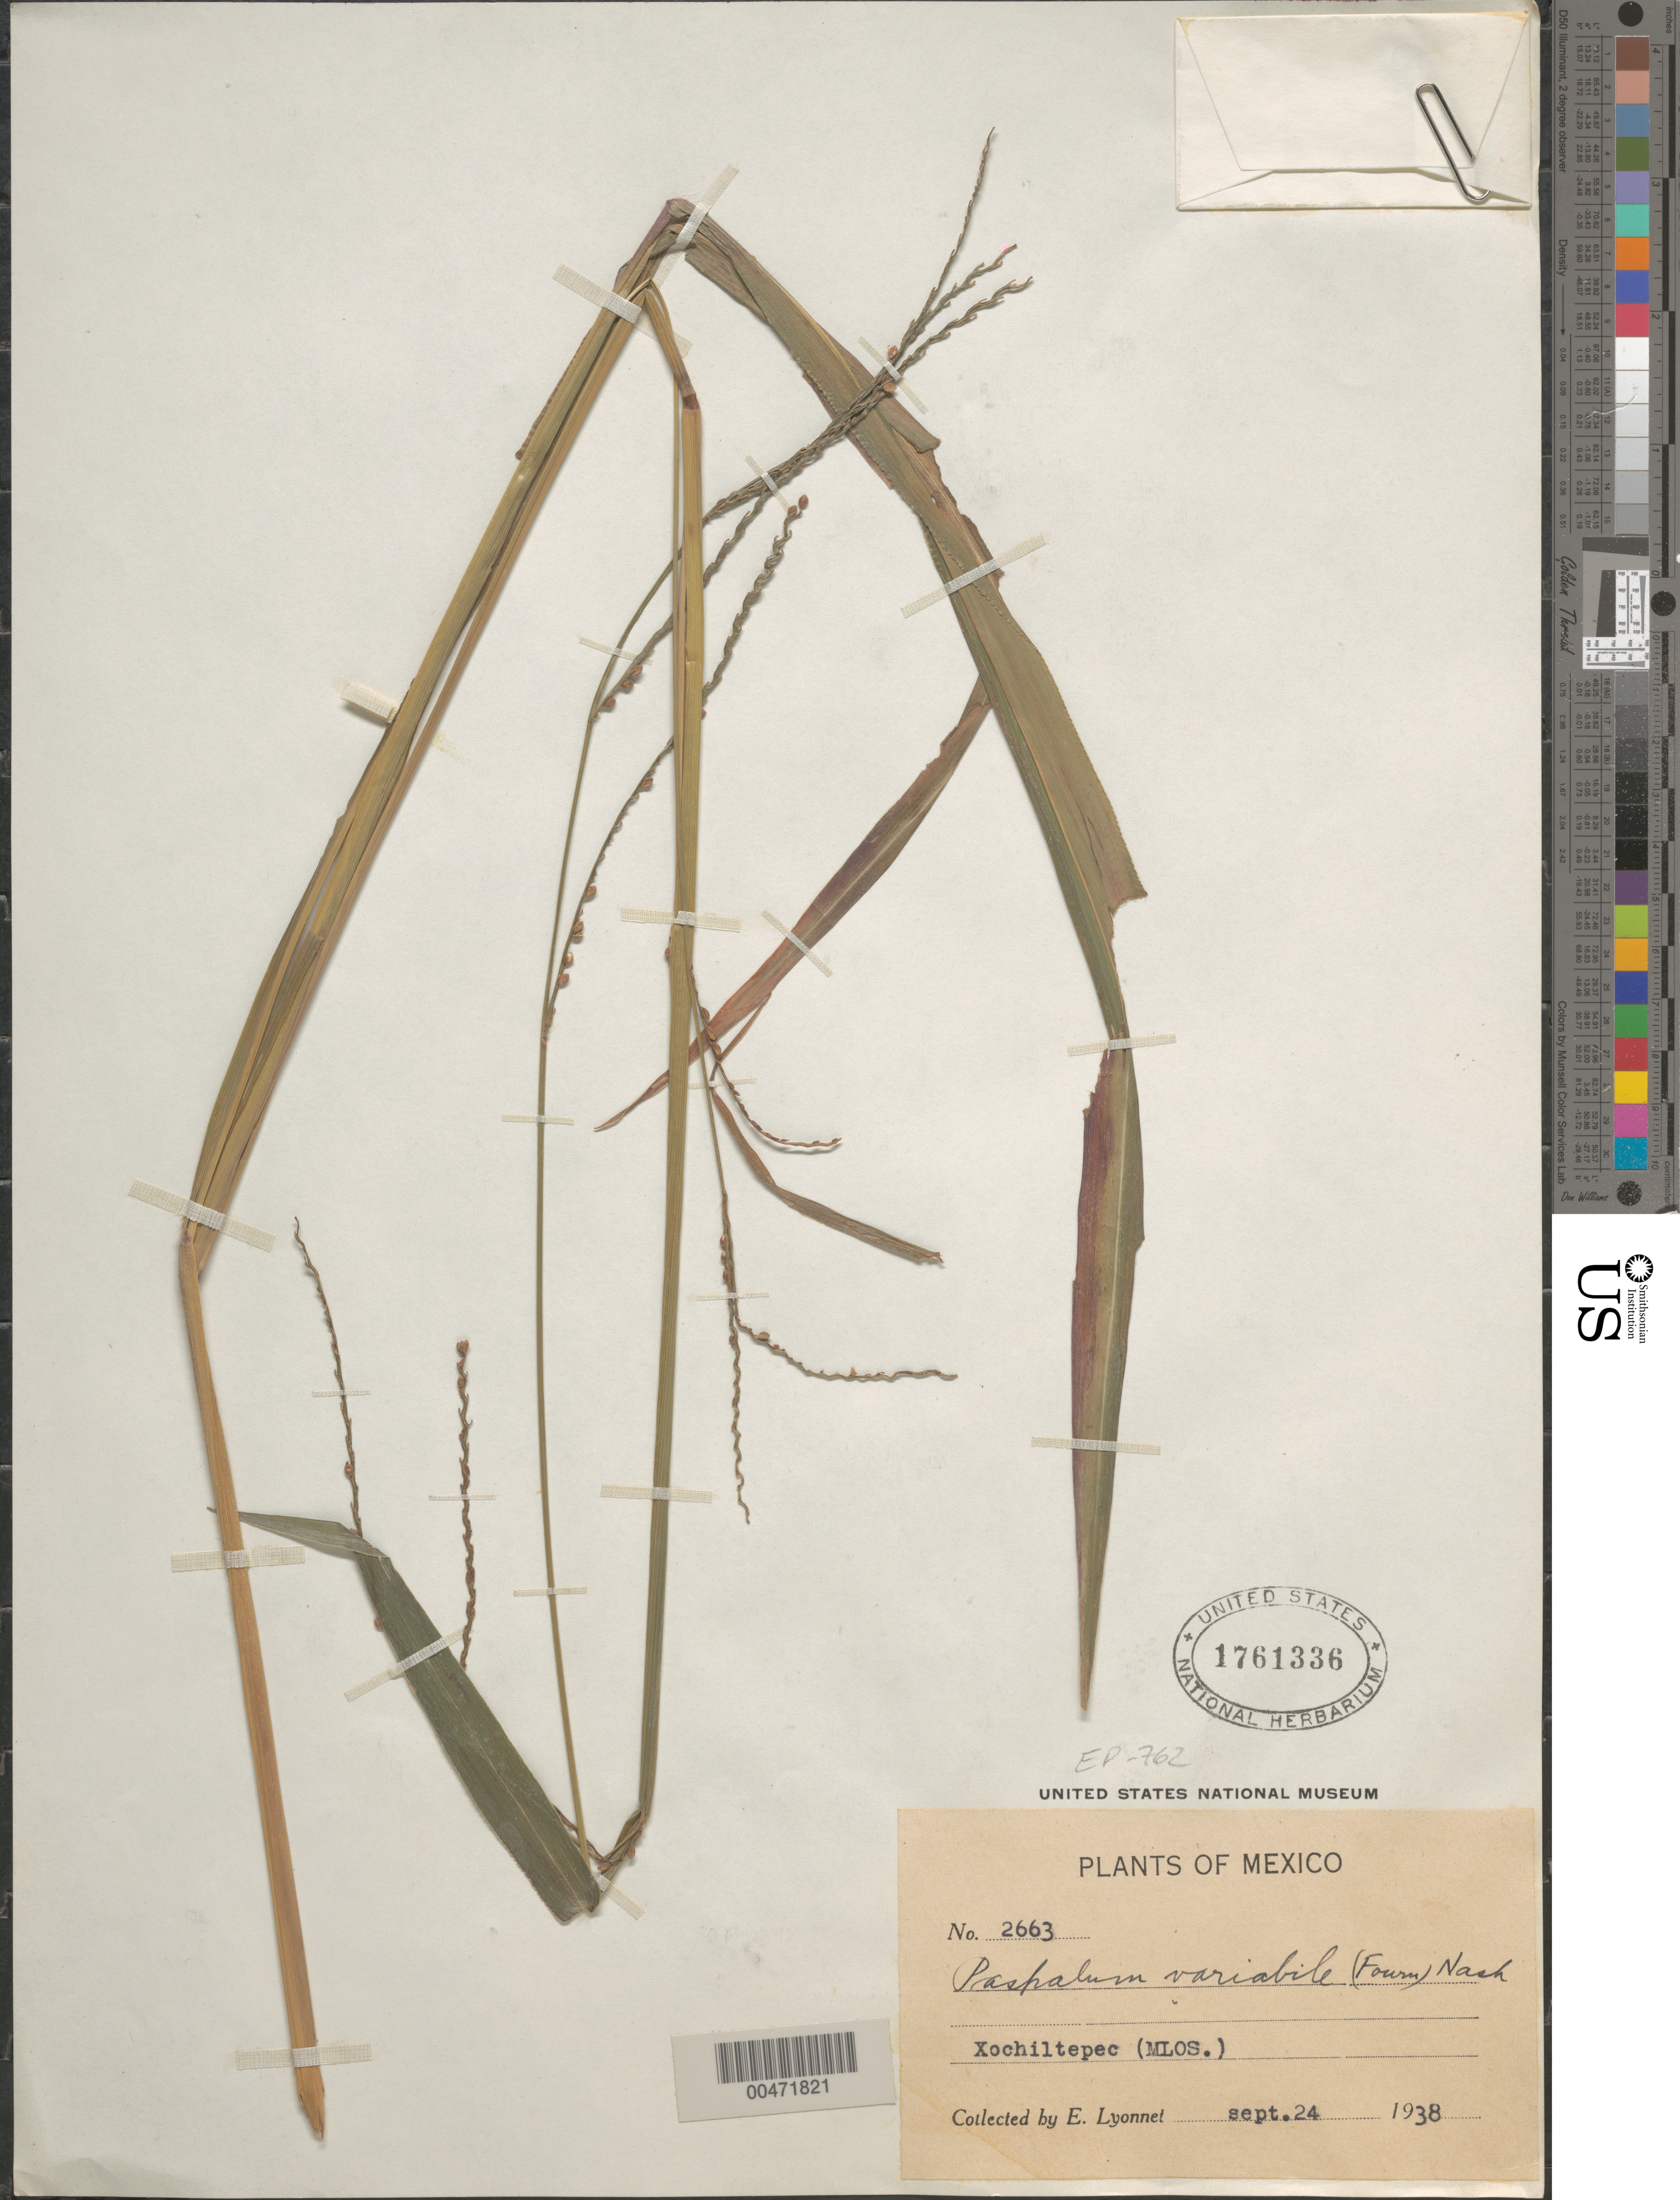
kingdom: Plantae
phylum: Tracheophyta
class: Liliopsida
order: Poales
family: Poaceae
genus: Paspalum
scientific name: Paspalum variabile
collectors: Bro. E. Lyonnet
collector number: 2663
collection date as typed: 24 Sep 1938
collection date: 1938-09-24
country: Mexico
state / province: Morelos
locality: Xochiltepec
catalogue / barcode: US 1761336